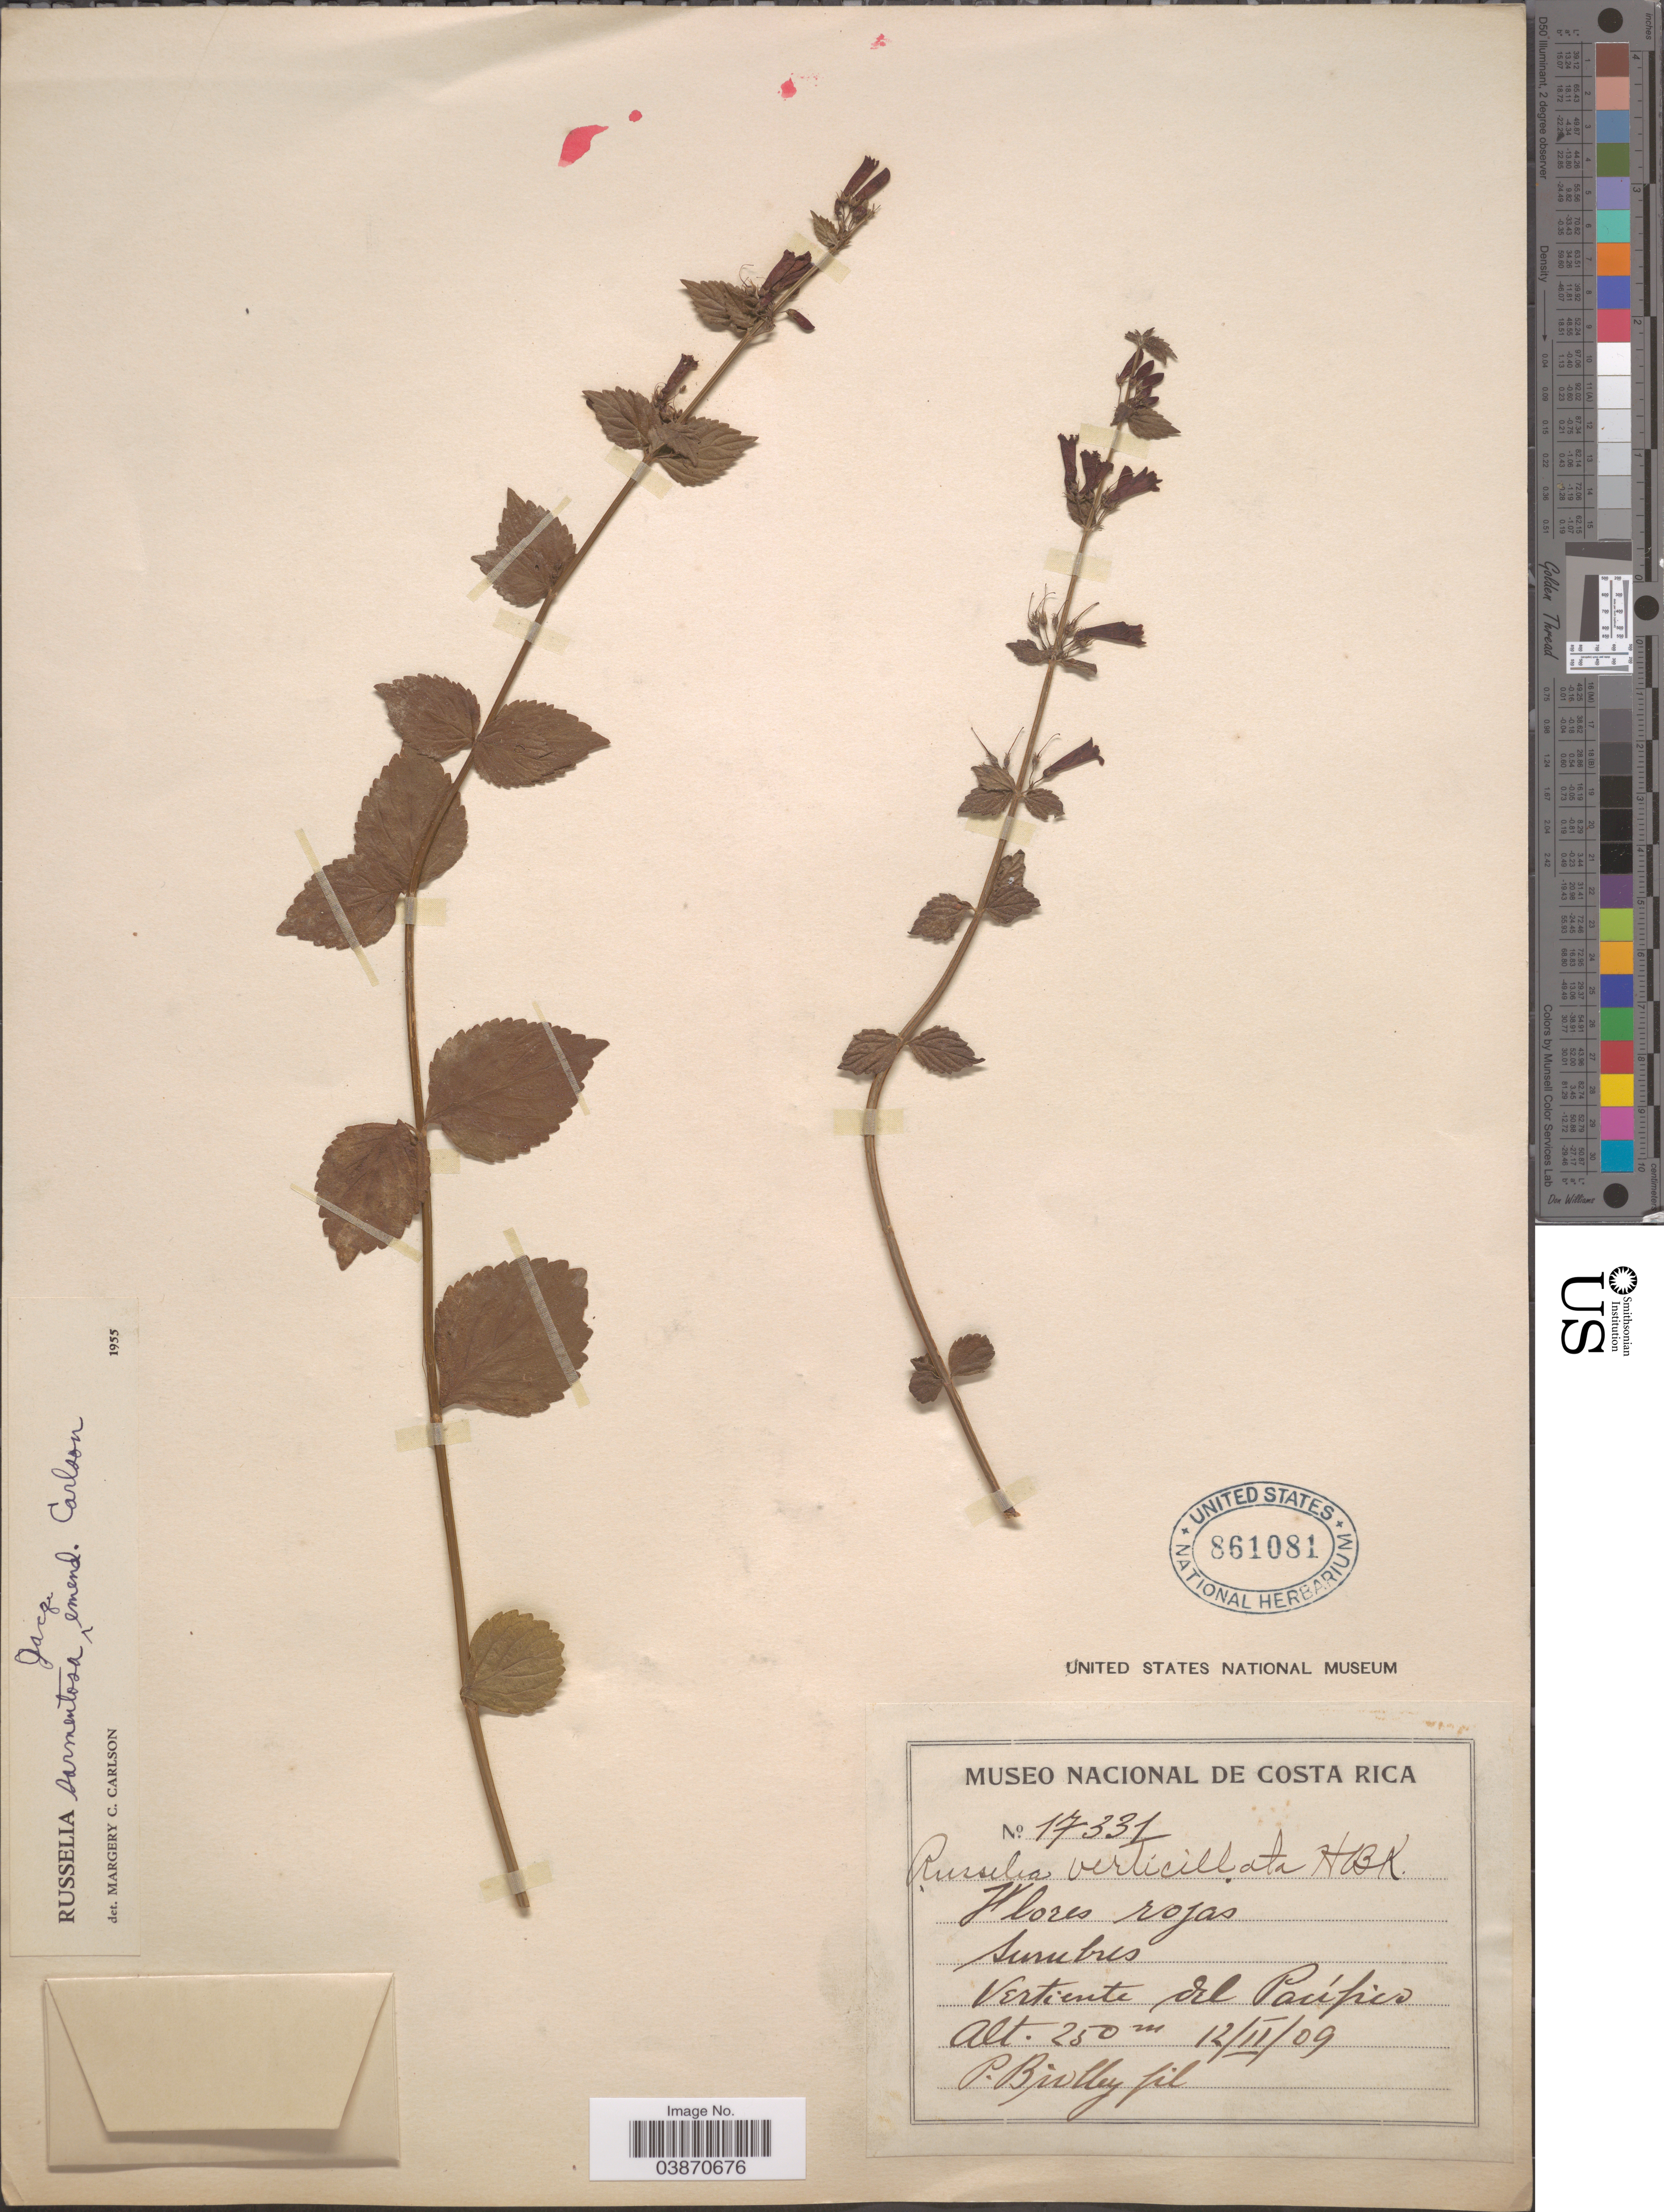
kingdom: Plantae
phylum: Tracheophyta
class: Magnoliopsida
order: Lamiales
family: Plantaginaceae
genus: Russelia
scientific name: Russelia sarmentosa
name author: Jacq.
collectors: P. Biolley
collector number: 17331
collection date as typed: Transcribed d/m/y: 12/2/9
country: Costa Rica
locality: Vertiente del Pacífico.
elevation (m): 250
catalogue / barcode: US 861081